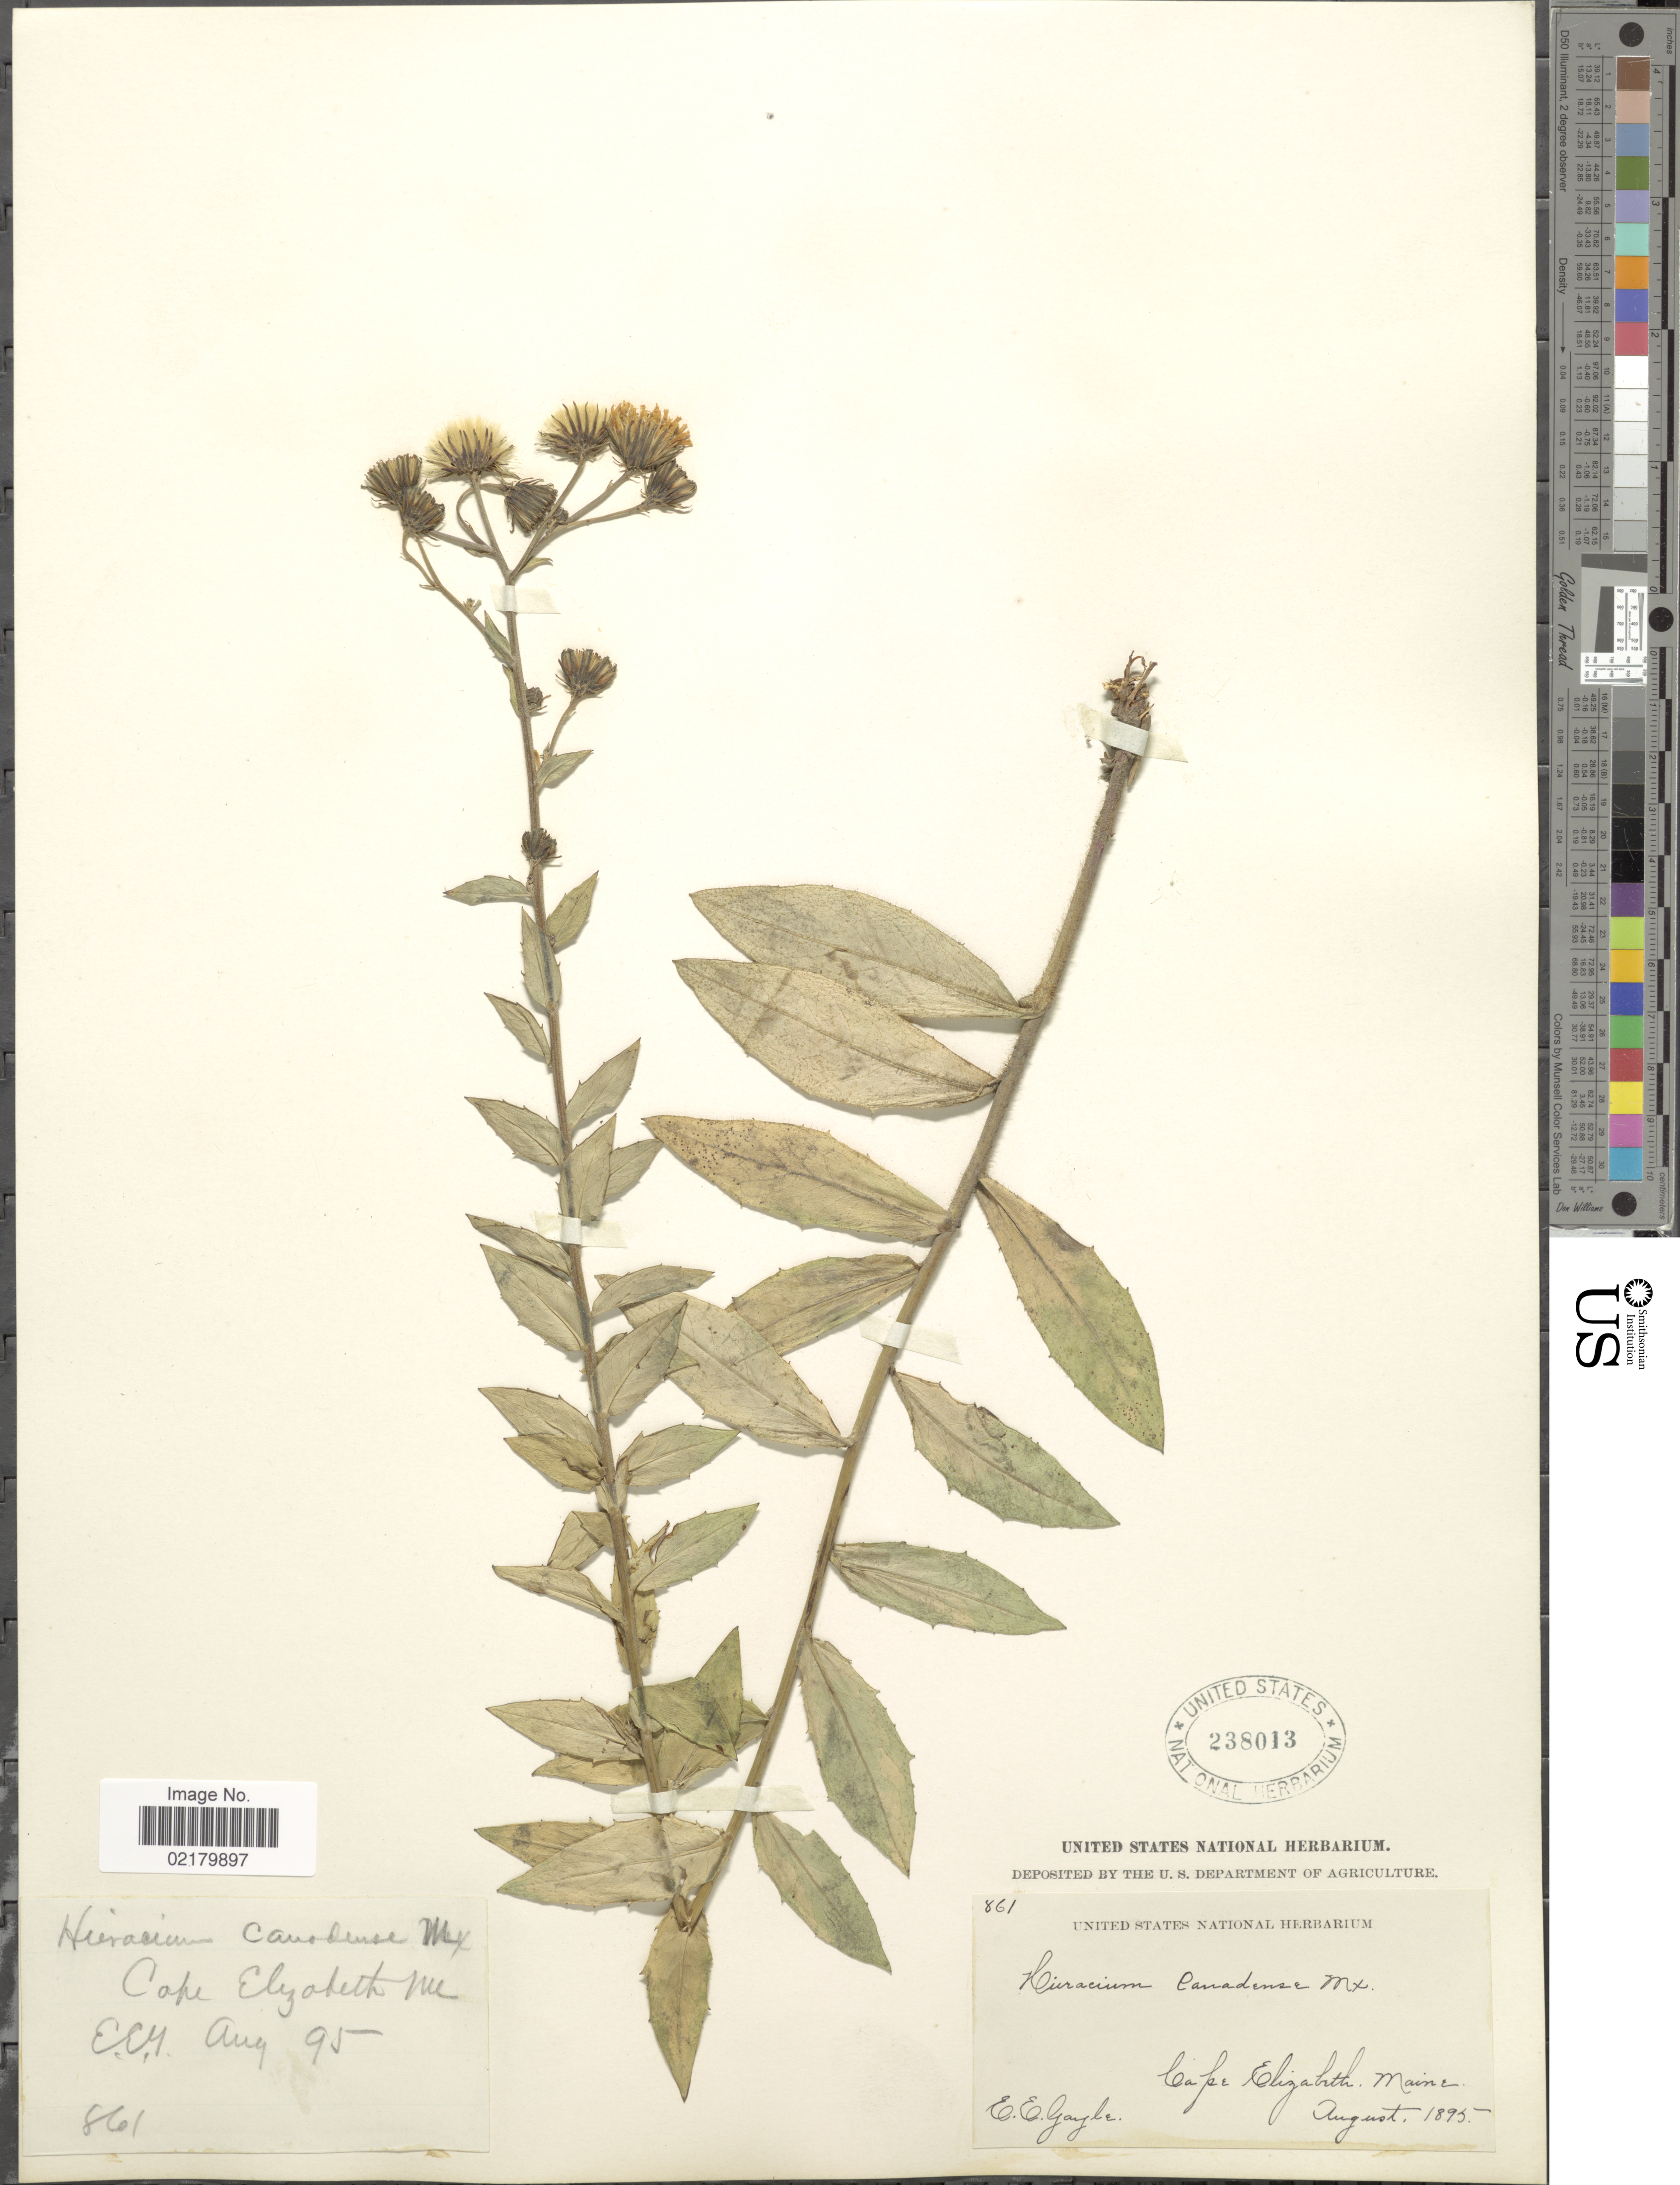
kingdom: Plantae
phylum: Tracheophyta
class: Magnoliopsida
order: Asterales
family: Asteraceae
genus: Hieracium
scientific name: Hieracium canadense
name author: Michx.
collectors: E. Gayle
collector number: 861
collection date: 1895-08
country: United States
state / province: Maine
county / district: Cumberland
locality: Cape Elizabeth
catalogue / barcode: US 238013